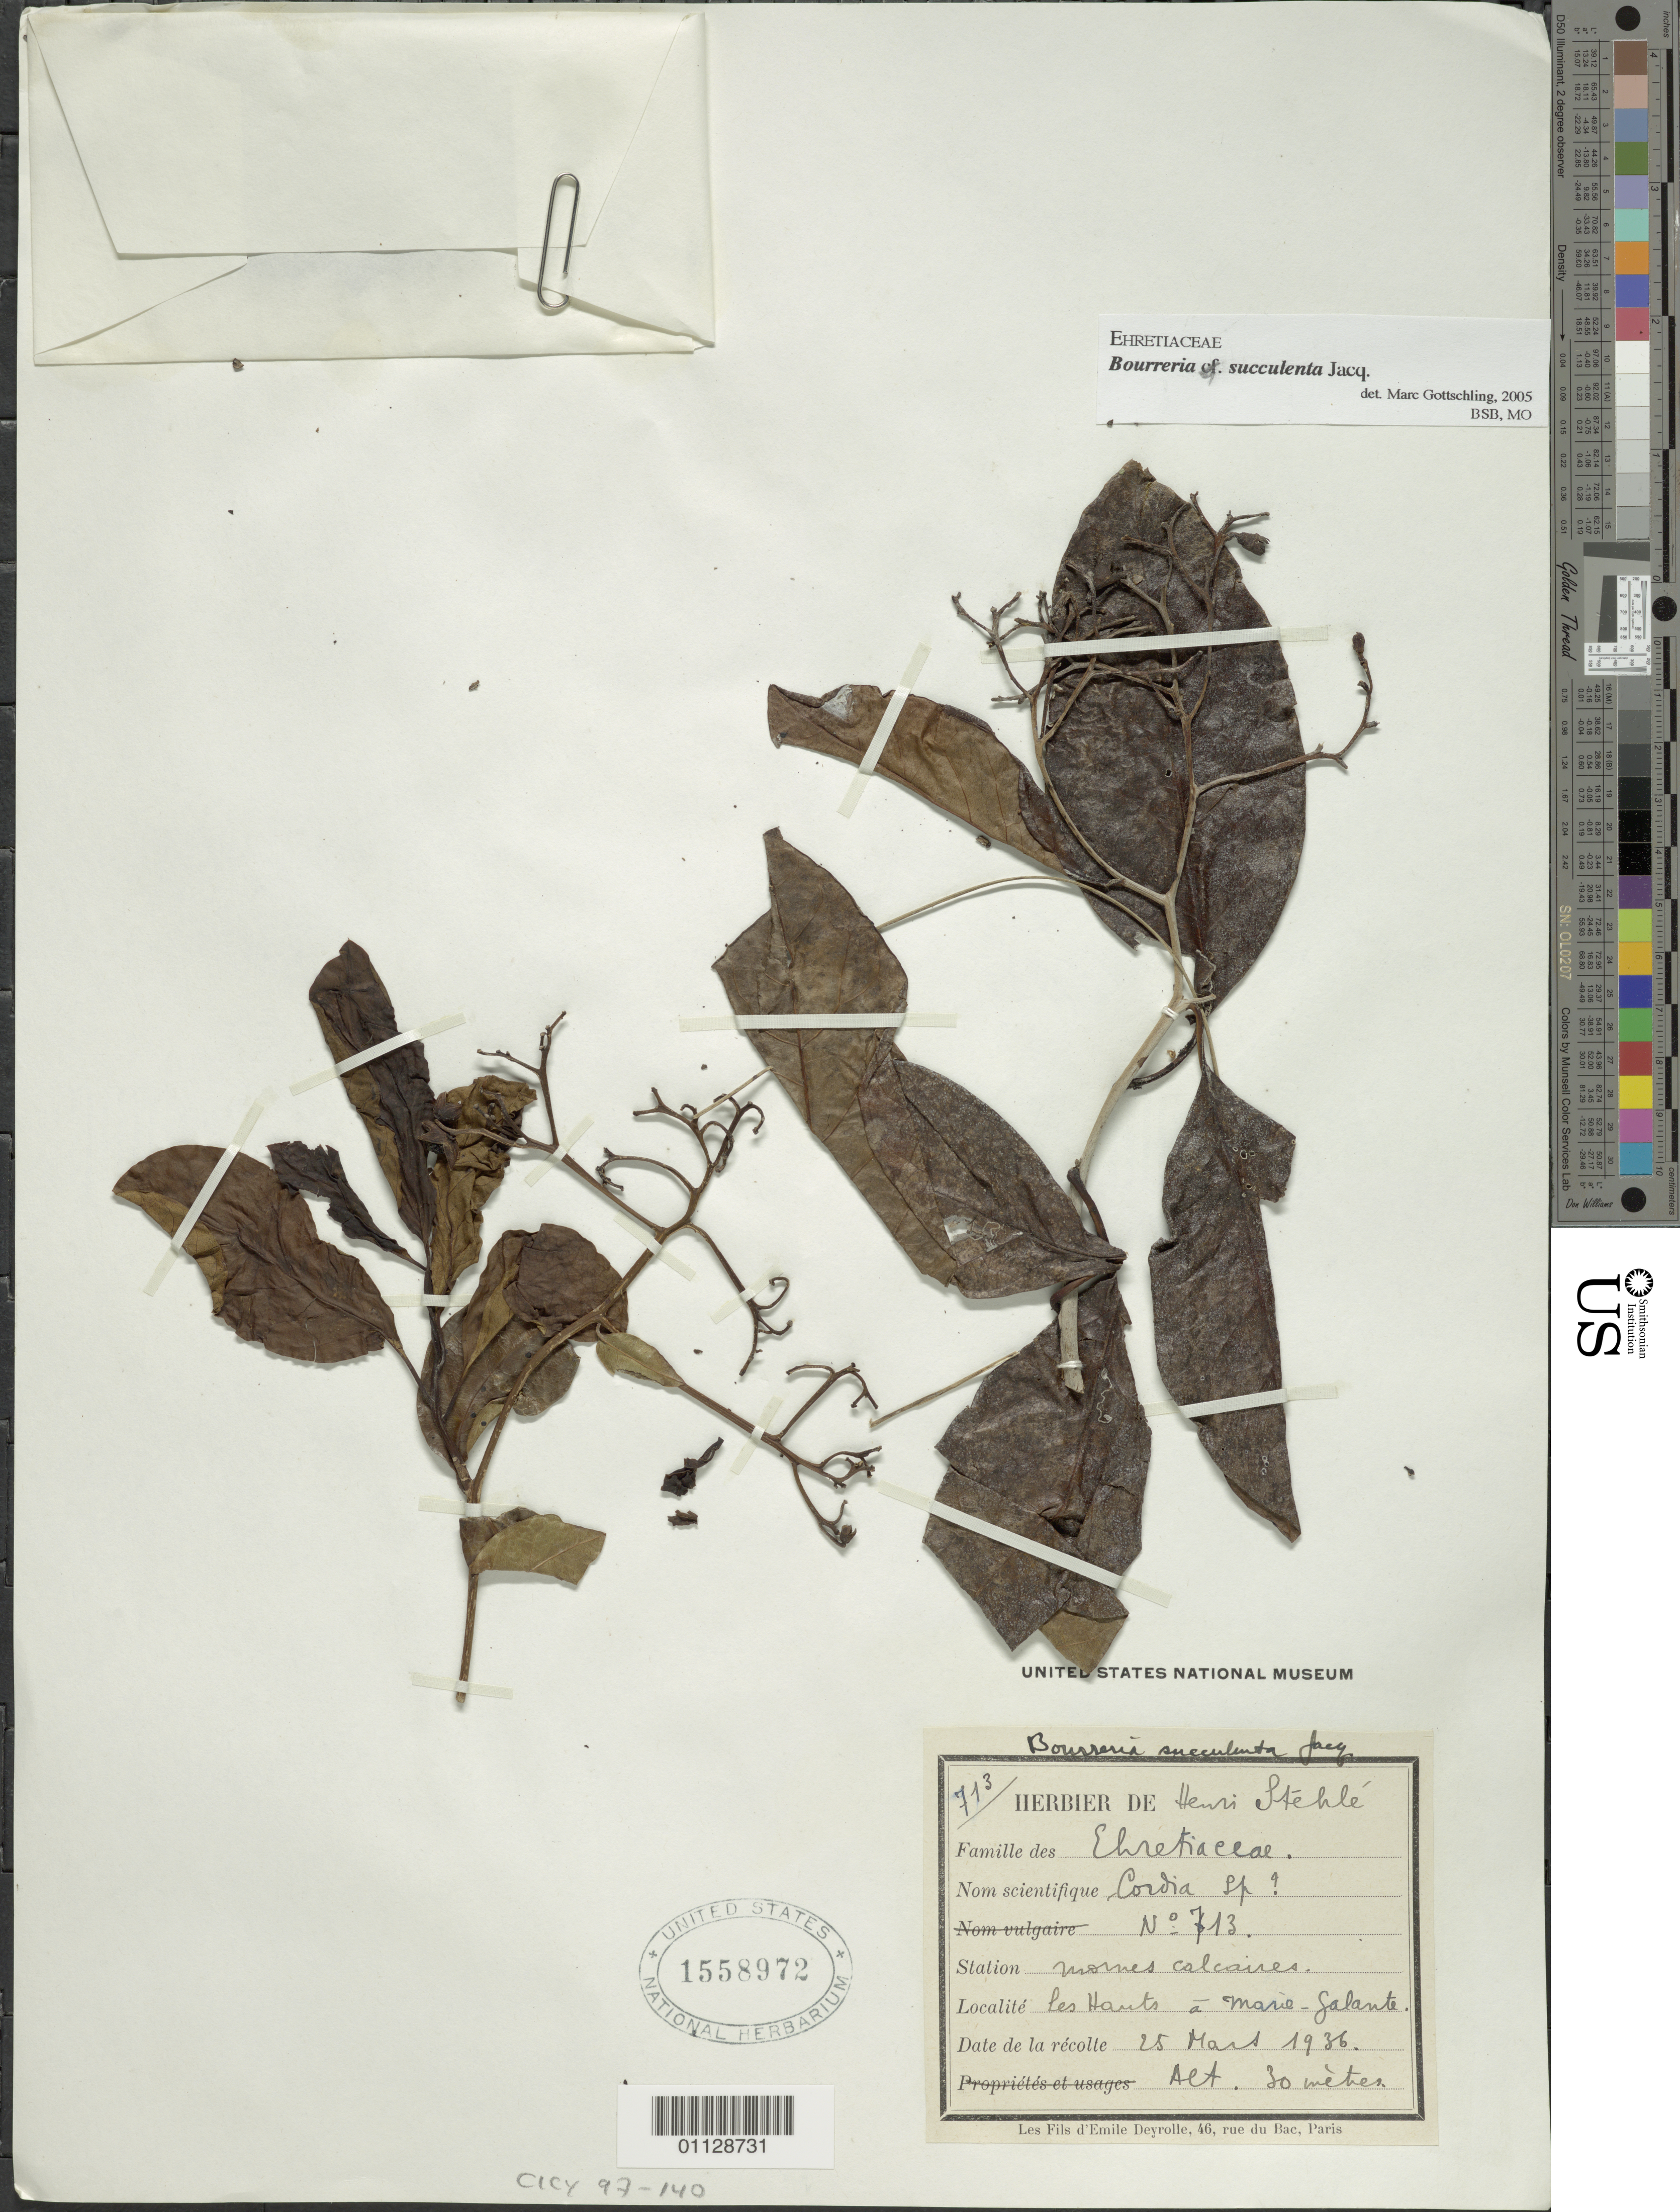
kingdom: Plantae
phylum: Tracheophyta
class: Magnoliopsida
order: Boraginales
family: Ehretiaceae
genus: Bourreria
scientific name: Bourreria succulenta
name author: Jacq.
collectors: H. Stehlé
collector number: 713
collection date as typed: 25 Mar 1936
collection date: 1936-03-25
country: Guadeloupe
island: Marie Galante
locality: Les Hauts à Marie-Galante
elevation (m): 30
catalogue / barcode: US 1558972